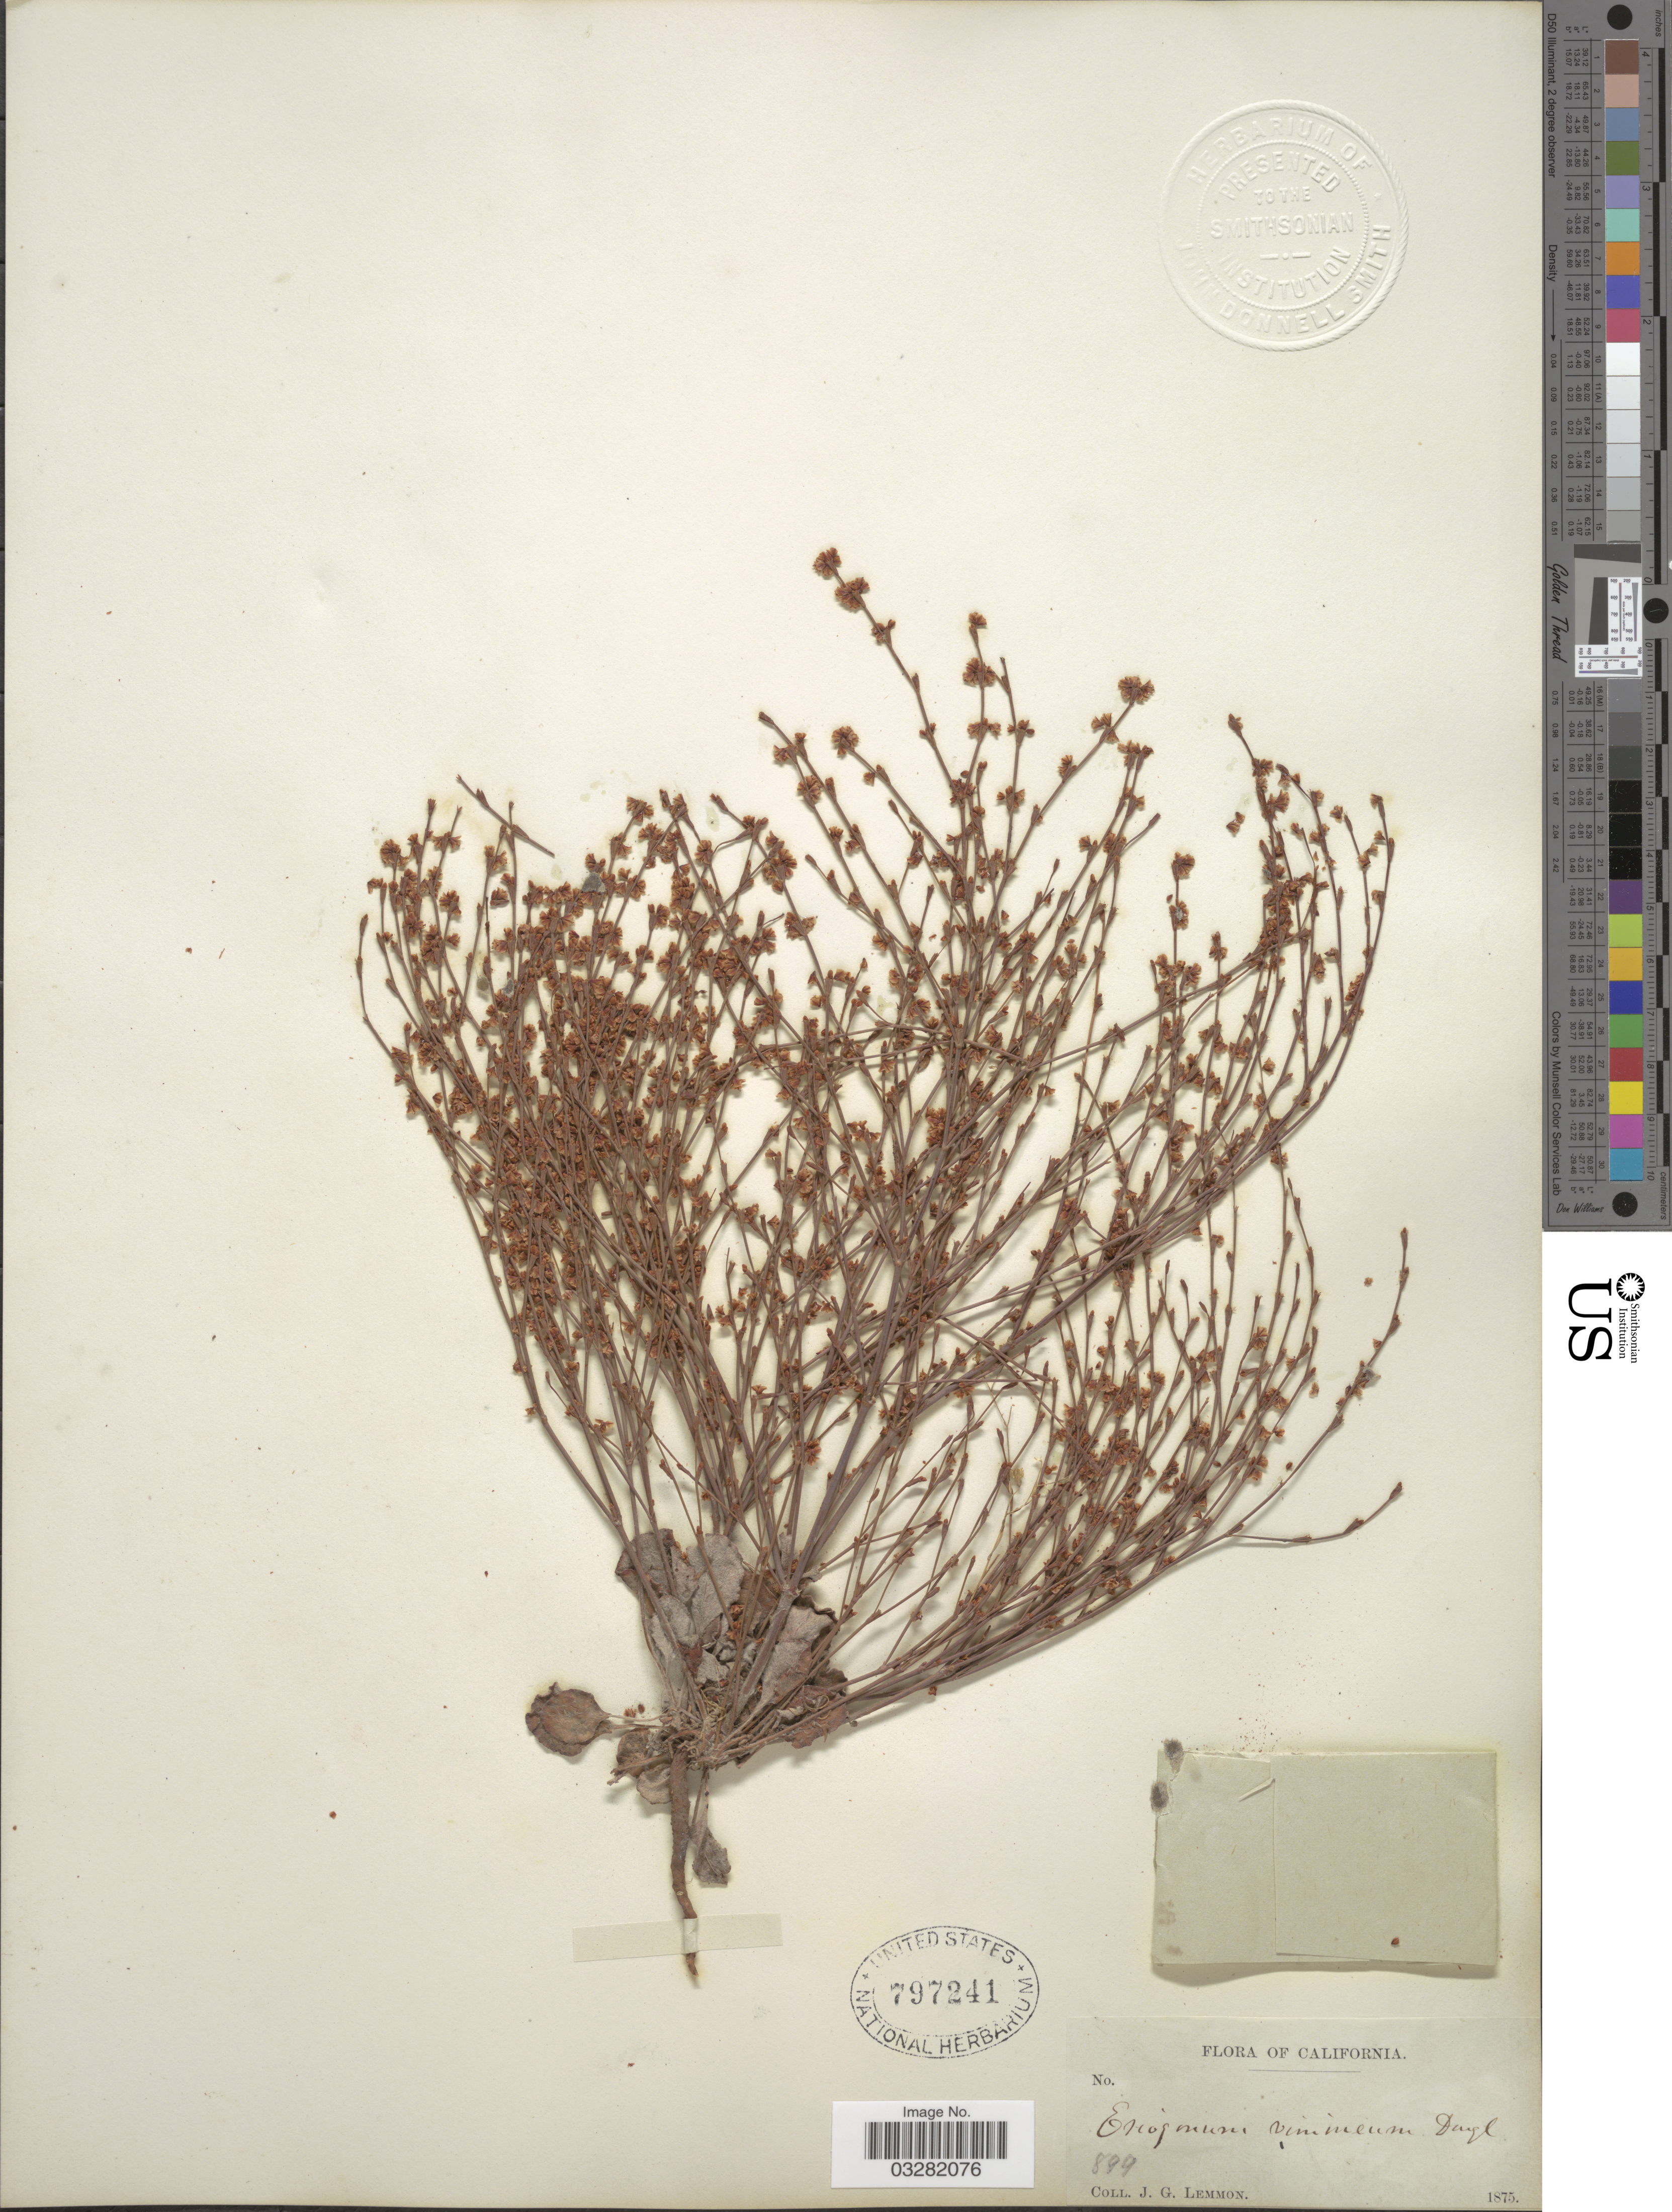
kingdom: Plantae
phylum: Tracheophyta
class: Magnoliopsida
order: Caryophyllales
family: Polygonaceae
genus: Eriogonum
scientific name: Eriogonum vimineum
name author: Douglas ex Benth.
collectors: J. Lemmon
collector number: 899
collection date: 1875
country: United States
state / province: California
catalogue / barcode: US 797241